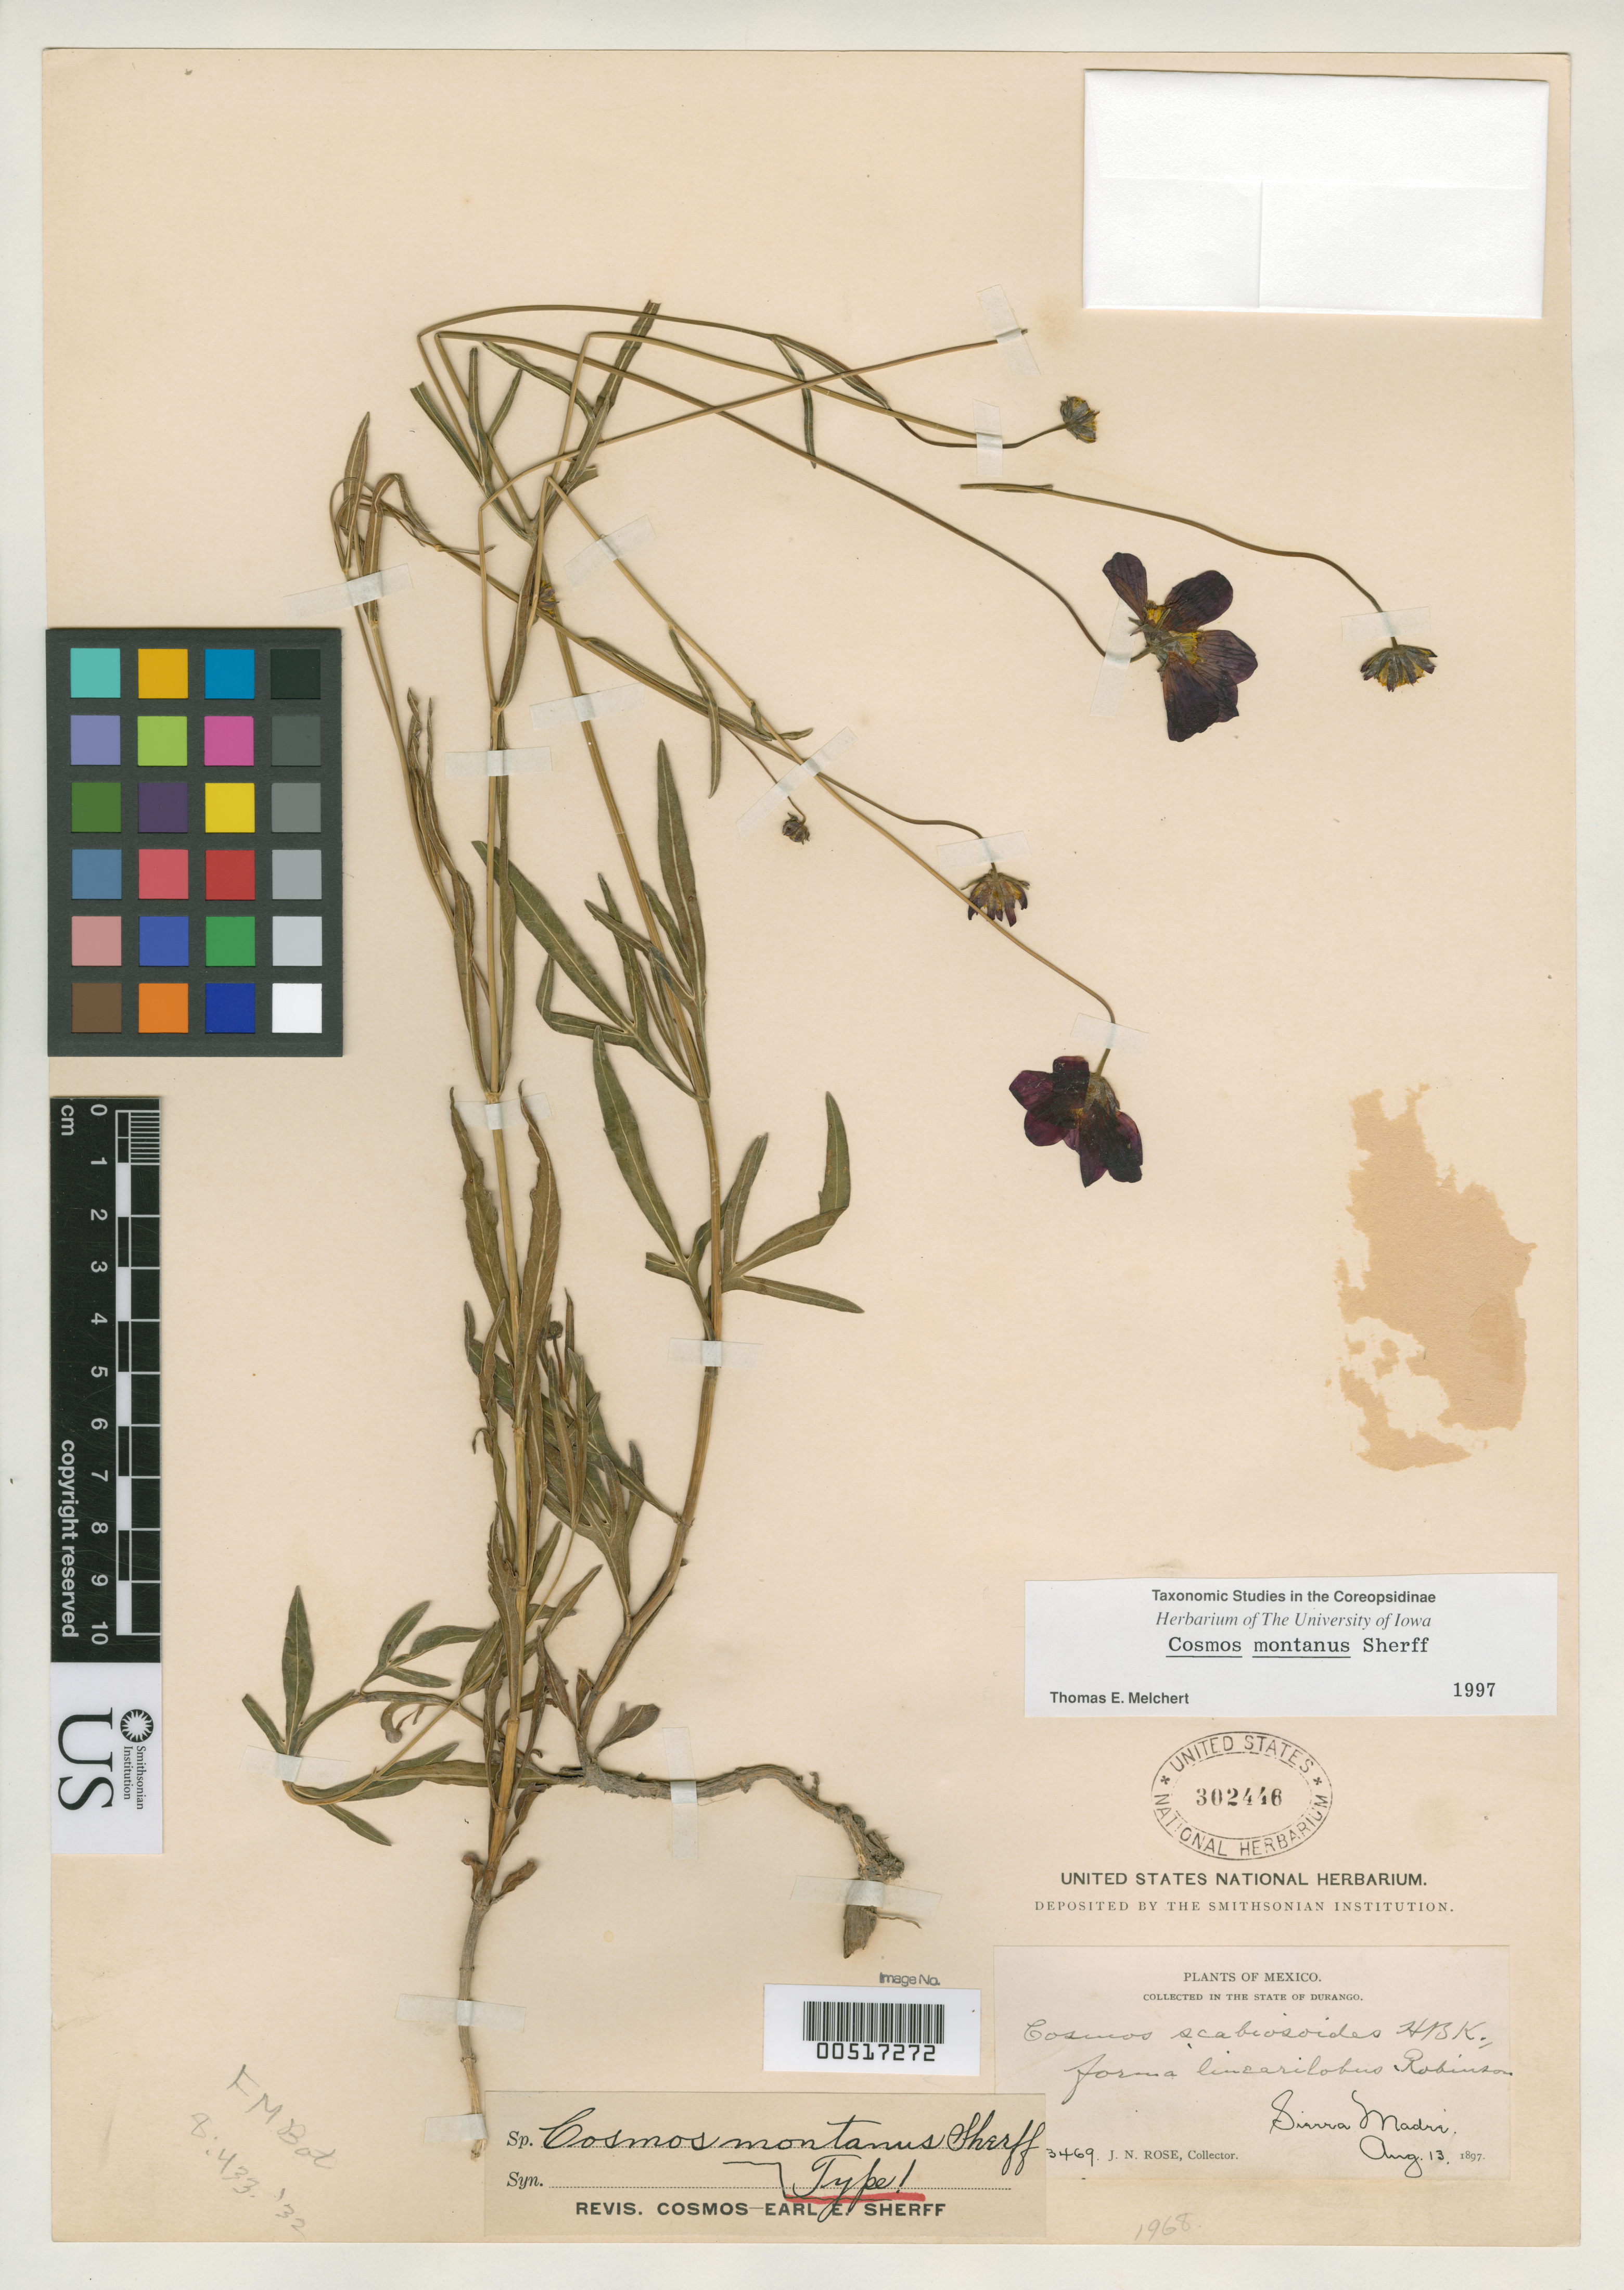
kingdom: Plantae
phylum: Tracheophyta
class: Magnoliopsida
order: Asterales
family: Asteraceae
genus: Cosmos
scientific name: Cosmos montanus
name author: Sherff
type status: Holotype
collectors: J. N. Rose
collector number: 3469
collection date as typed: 13 Aug 1897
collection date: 1897-08-13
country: Mexico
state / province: Durango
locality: Sierra Madre.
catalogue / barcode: US 302446